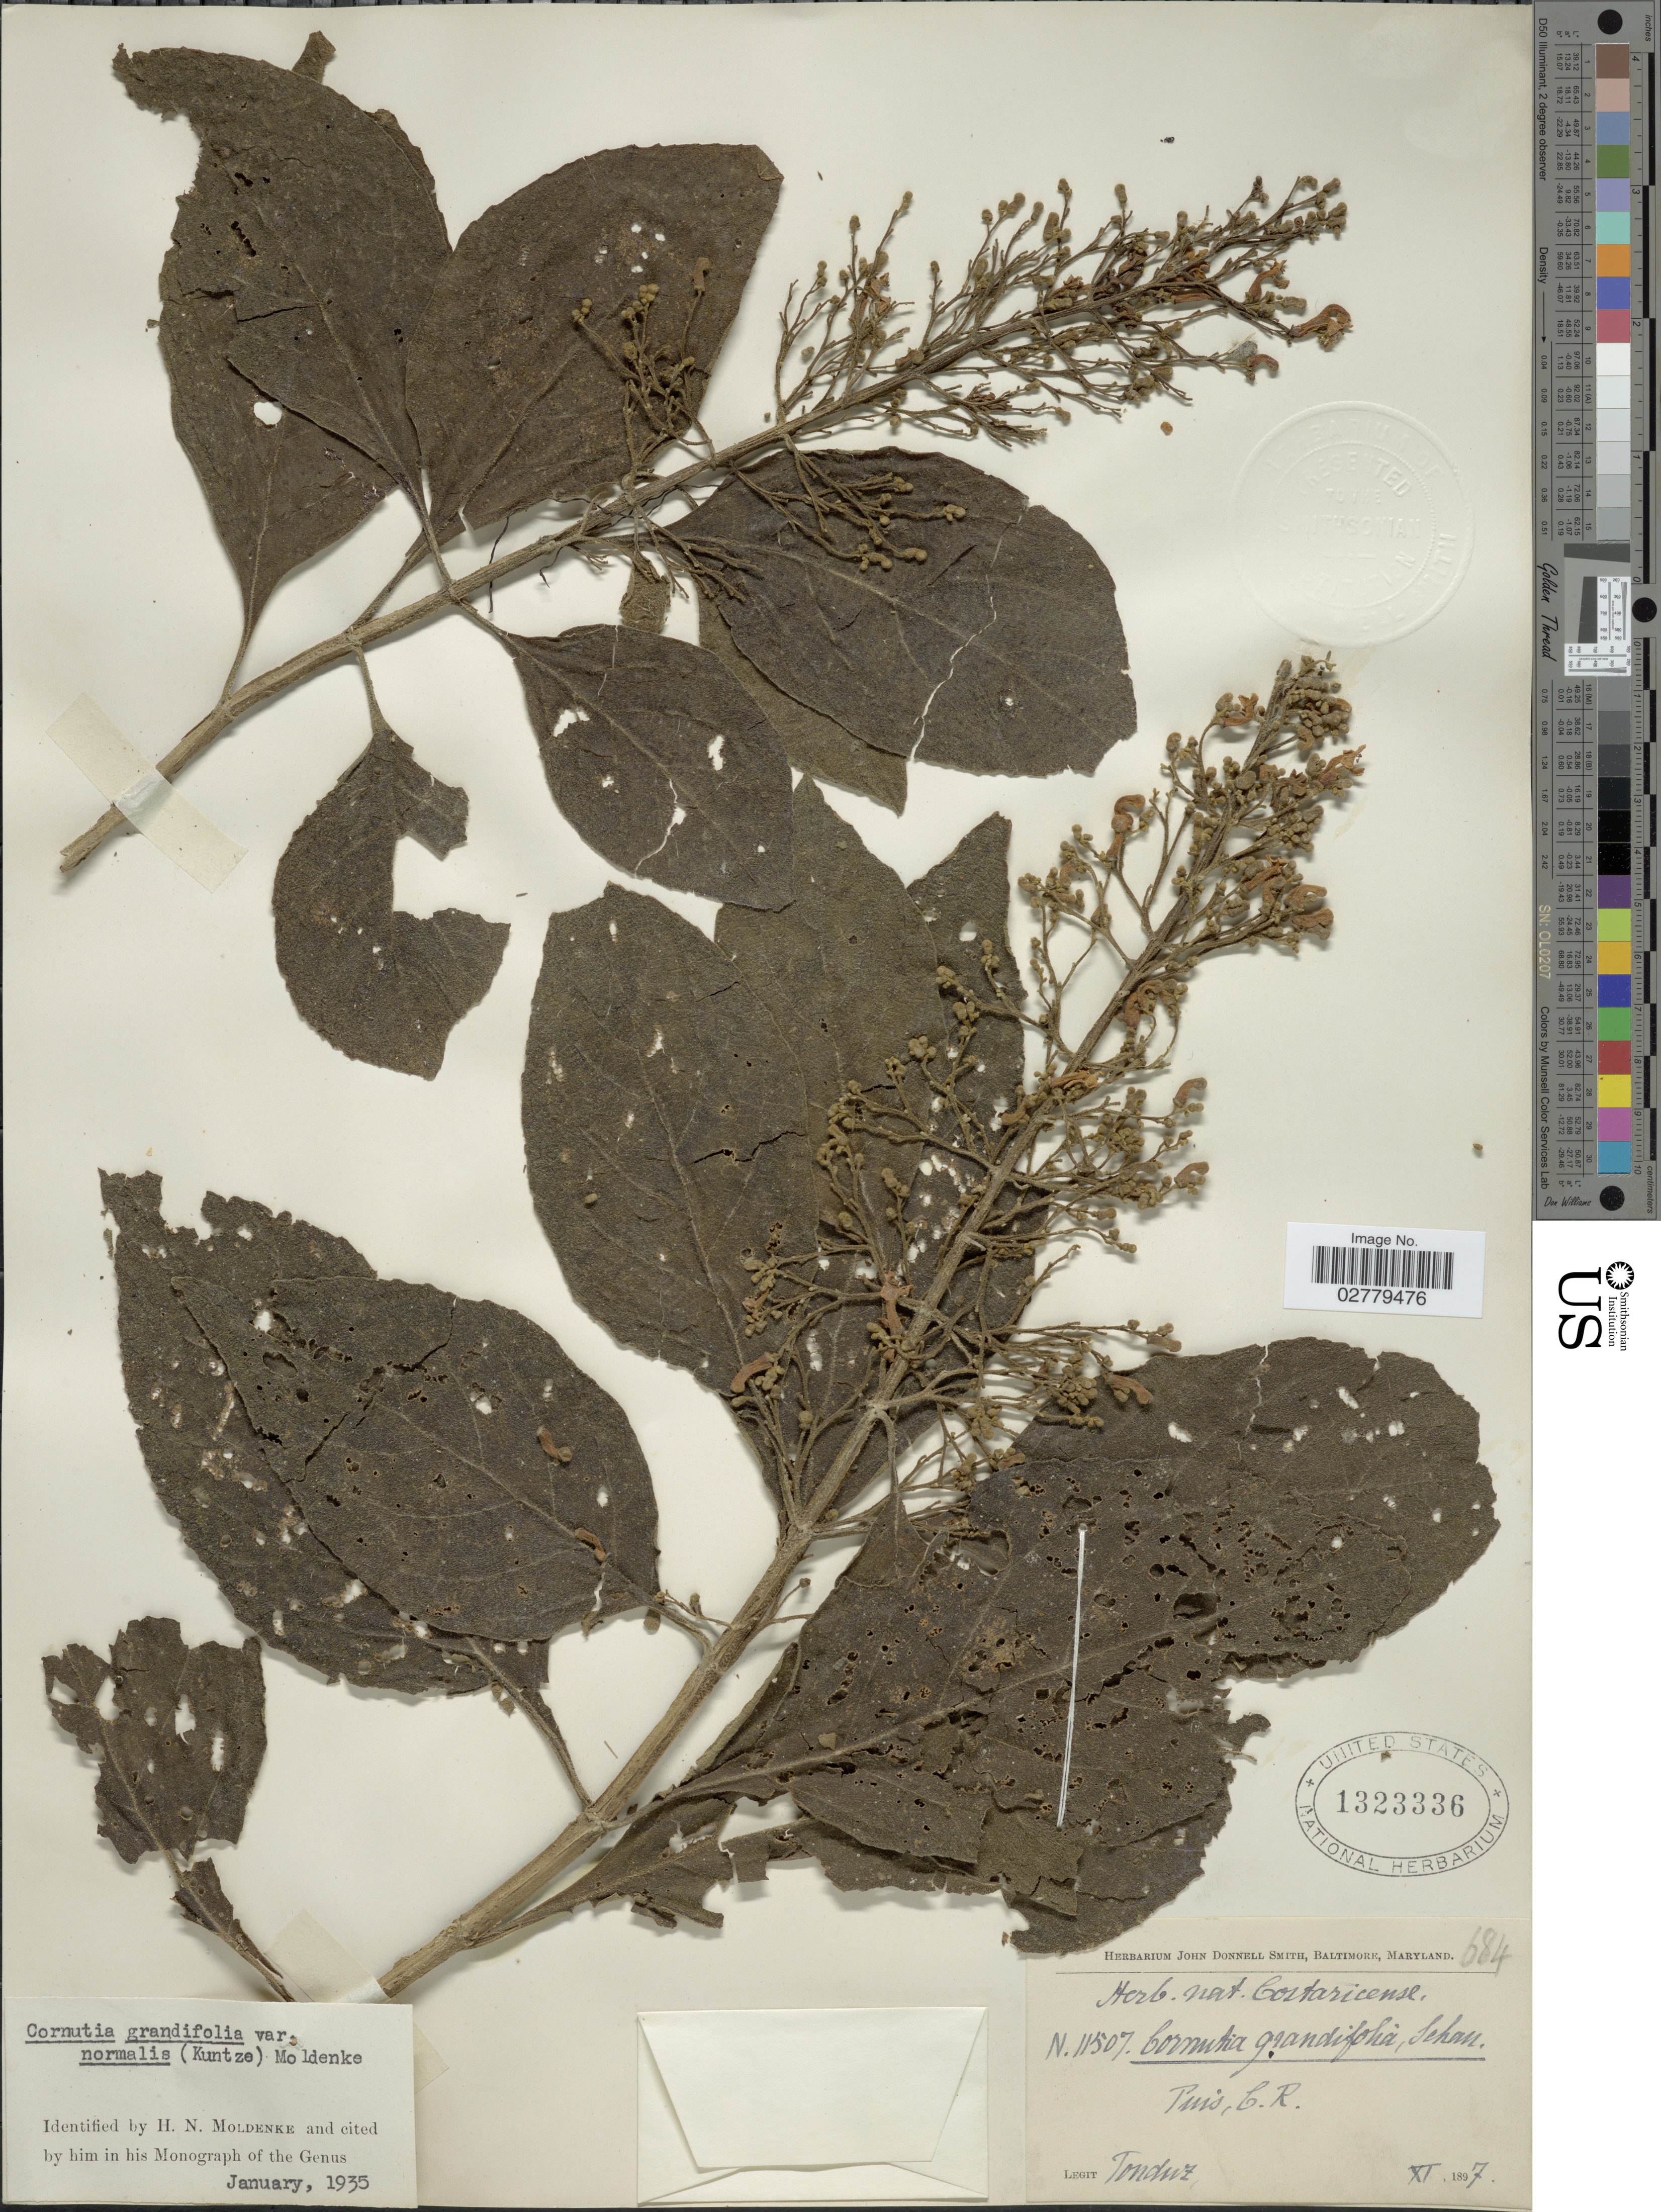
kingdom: Plantae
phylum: Tracheophyta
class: Magnoliopsida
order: Lamiales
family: Lamiaceae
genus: Cornutia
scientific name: Cornutia grandifolia var. normalis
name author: Moldenke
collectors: Tonduz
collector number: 11507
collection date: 1897-11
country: Costa Rica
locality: Tuis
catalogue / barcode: US 1323336